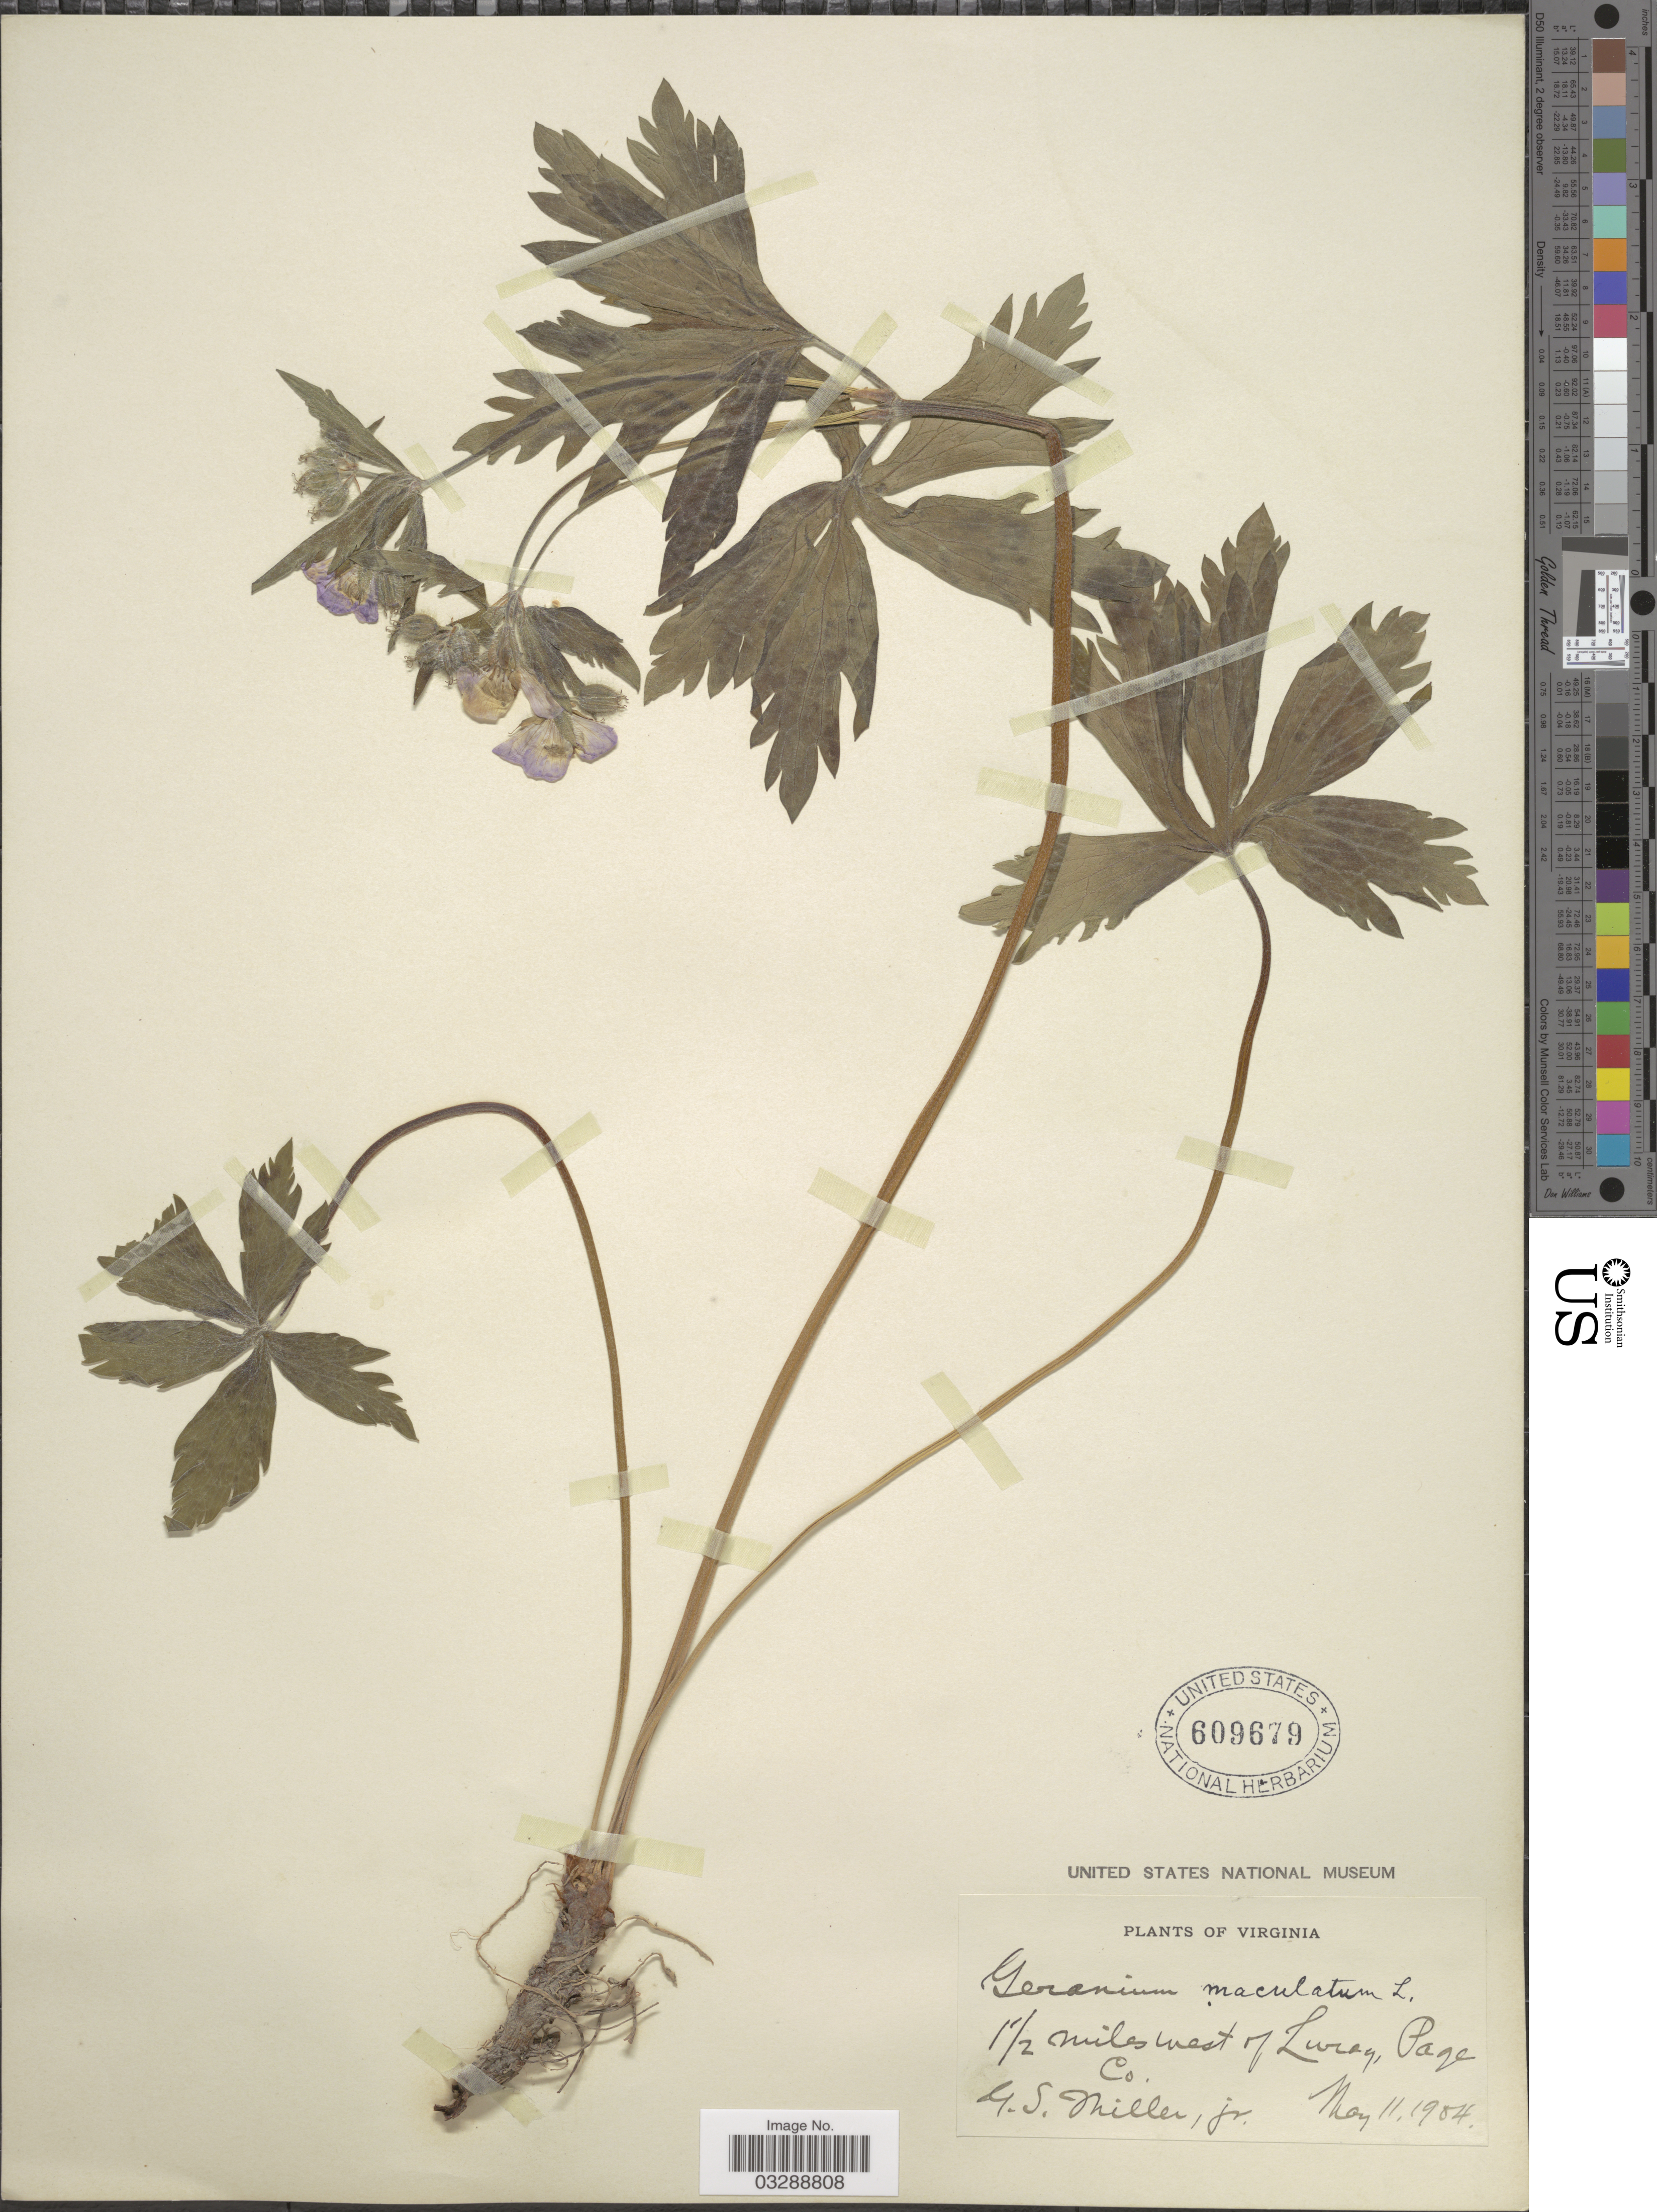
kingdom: Plantae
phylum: Tracheophyta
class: Magnoliopsida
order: Geraniales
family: Geraniaceae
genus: Geranium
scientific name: Geranium maculatum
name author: L.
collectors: G. S. Miller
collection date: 1904-05-11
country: United States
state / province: Virginia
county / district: Page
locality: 1½ miles W of Luray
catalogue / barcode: US 609679